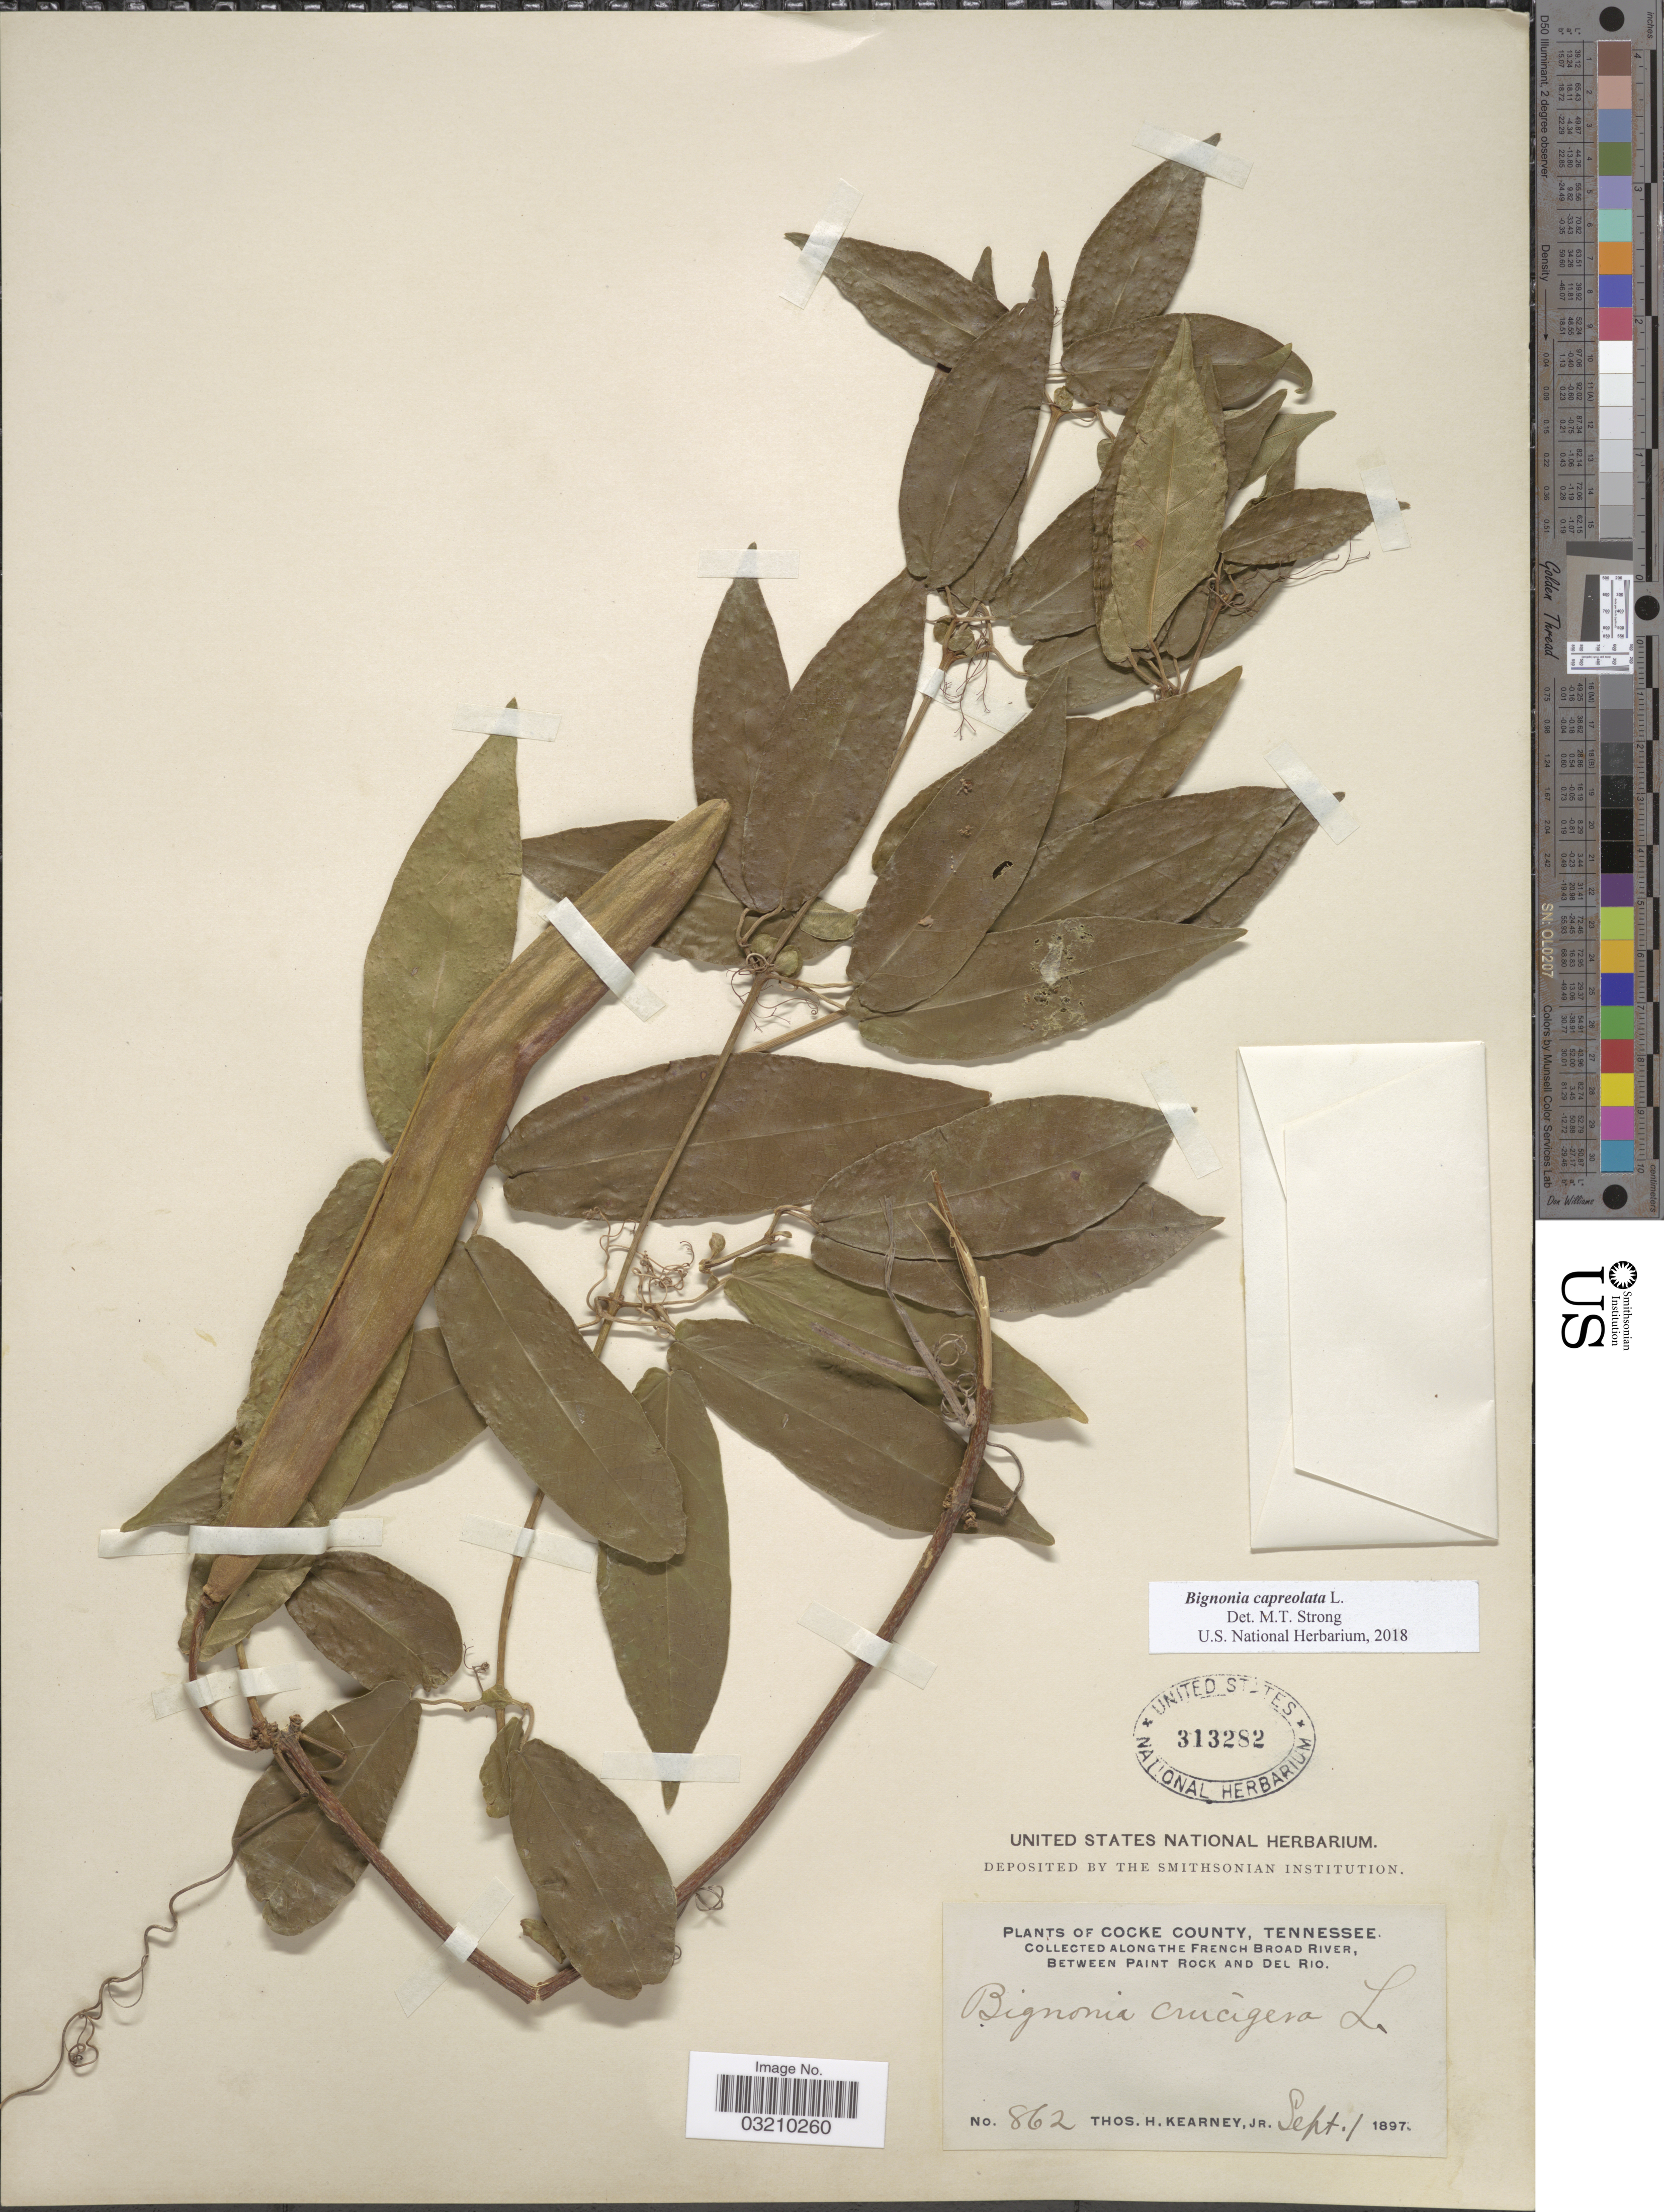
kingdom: Plantae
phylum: Tracheophyta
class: Magnoliopsida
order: Lamiales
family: Bignoniaceae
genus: Bignonia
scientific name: Bignonia capreolata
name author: L.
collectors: T. H. Kearney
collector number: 862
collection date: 1897-09-01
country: United States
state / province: Tennessee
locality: Cocke County. Along the French Broad River, between Paint Rock and Del Rio.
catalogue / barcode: US 313282